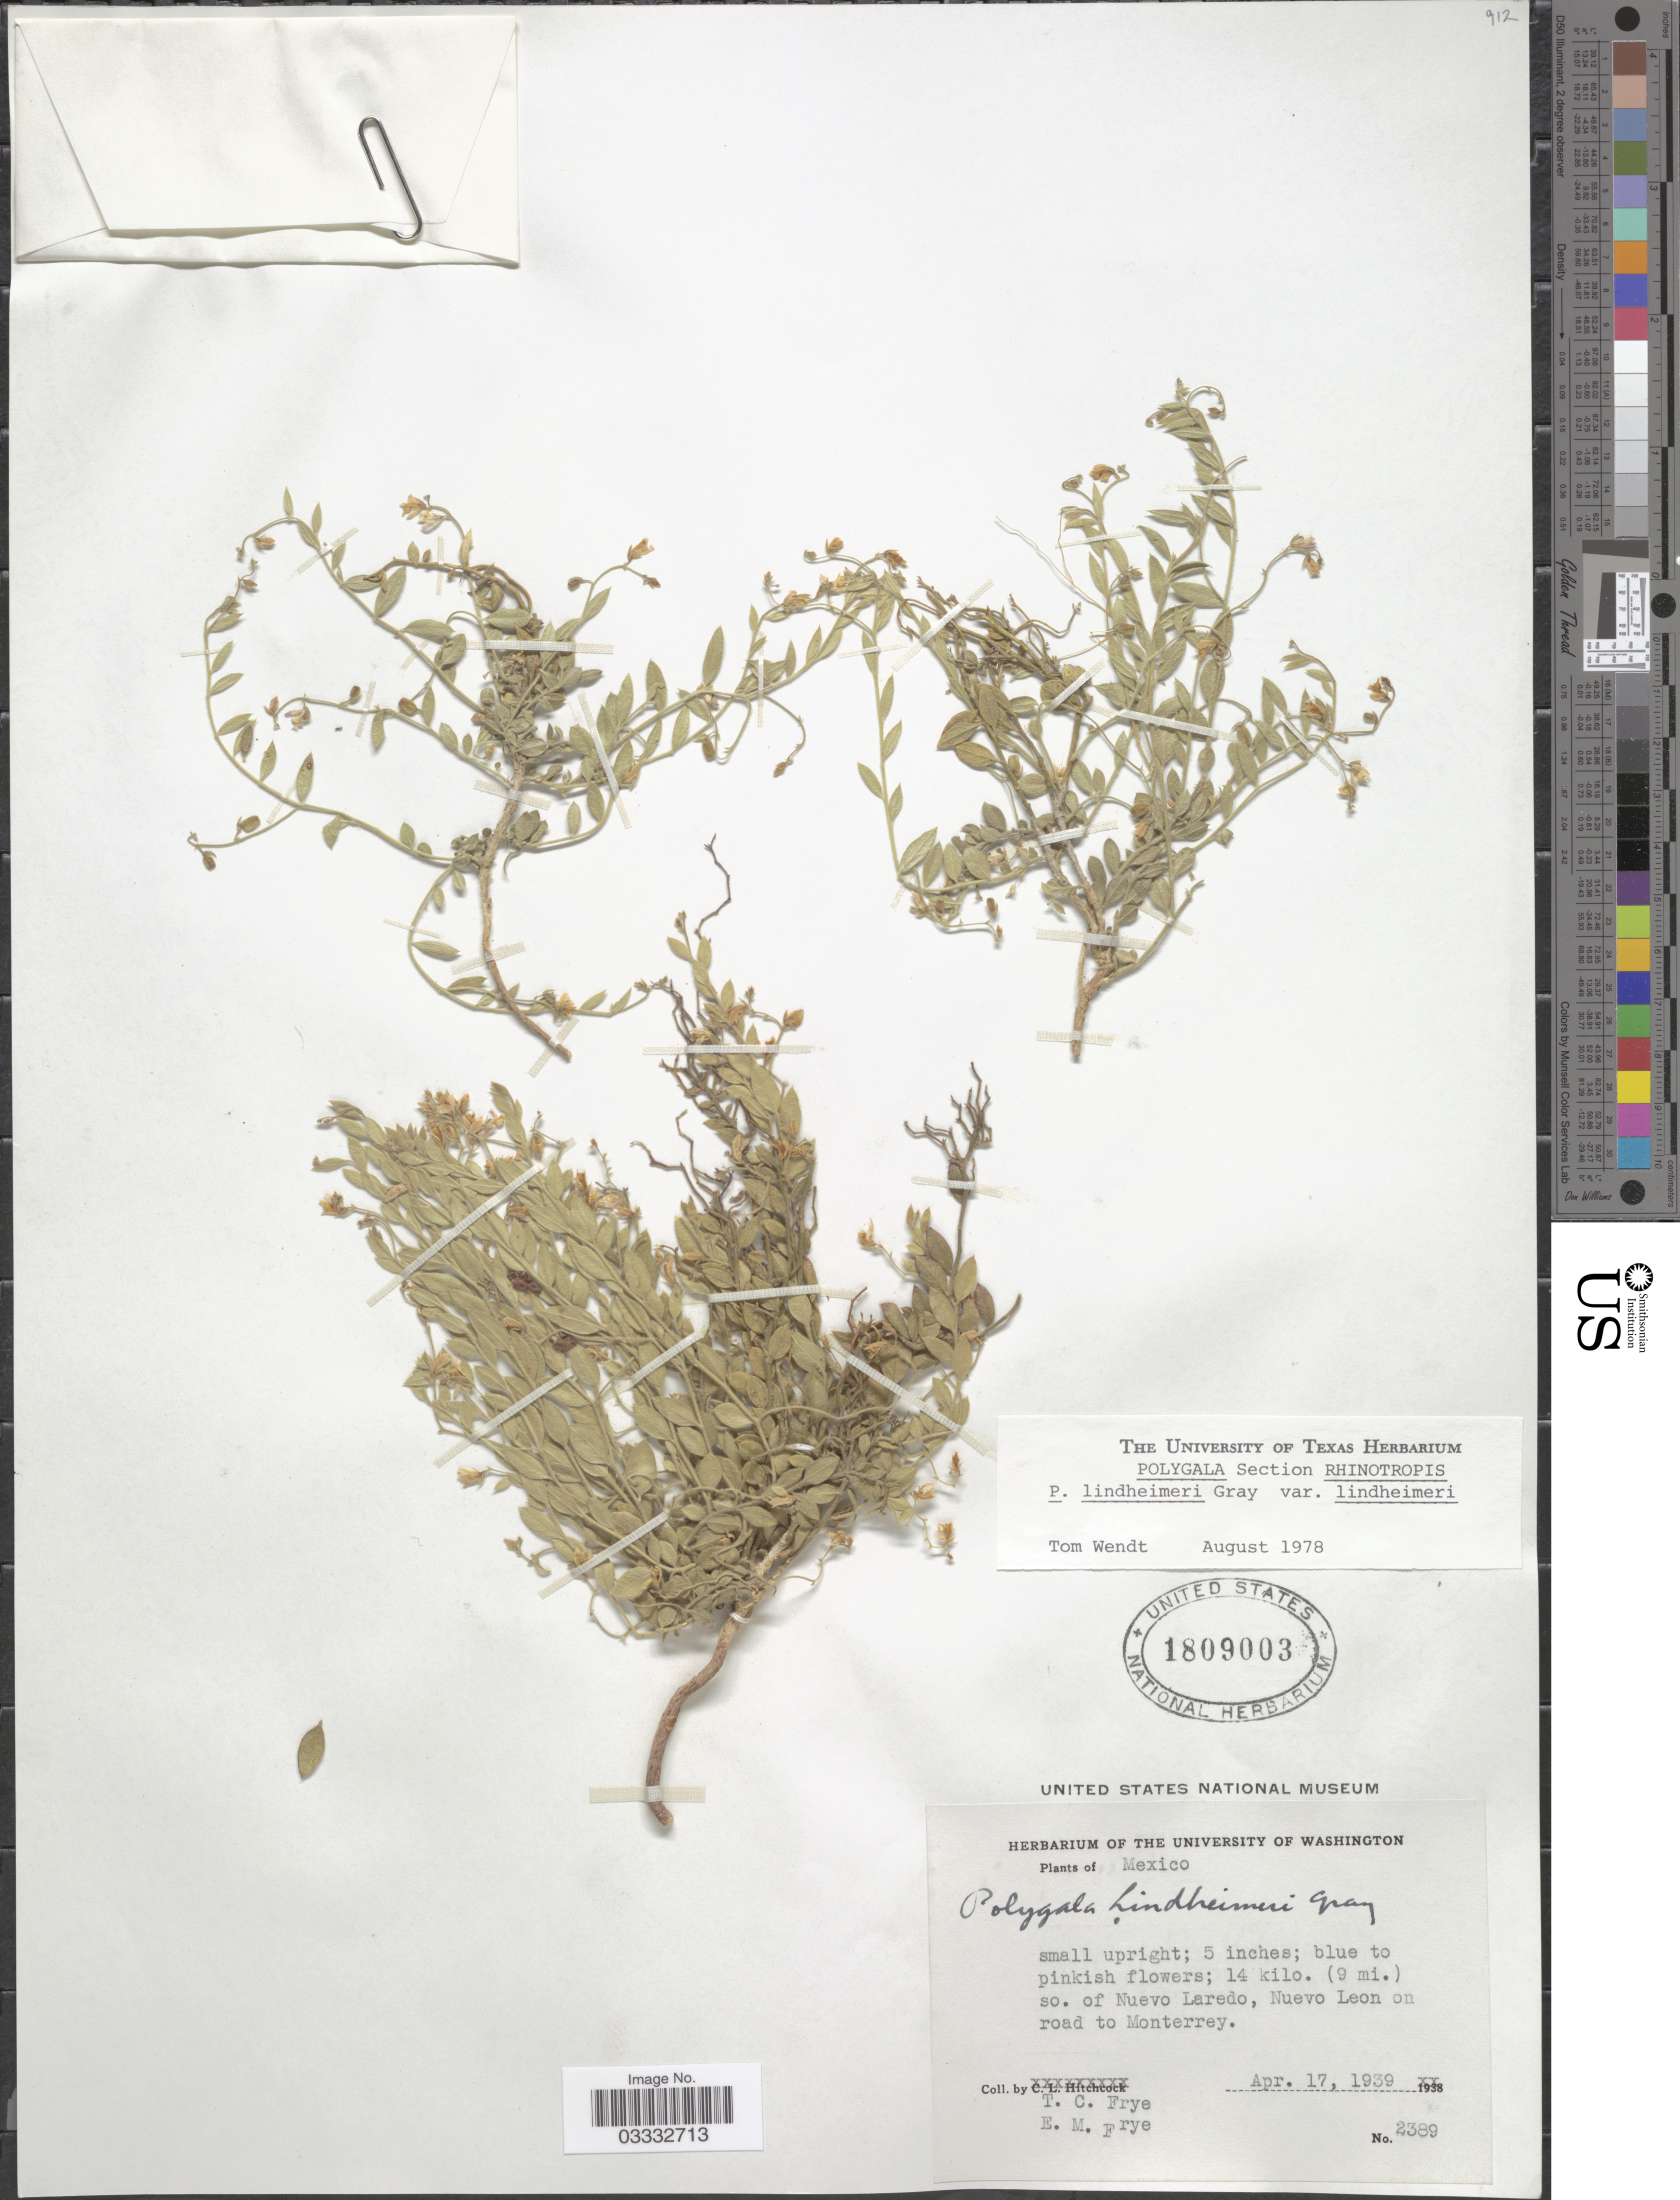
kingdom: Plantae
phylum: Tracheophyta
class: Magnoliopsida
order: Fabales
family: Polygalaceae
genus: Rhinotropis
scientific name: Rhinotropis lindheimeri var. lindheimeri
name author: (A. Gray) J.R. Abbott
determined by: Strong, Mark T., (BOT), Smithsonian Institution - National Museum of Natural History (UNITED STATES)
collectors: T. C. Frye & E. Frye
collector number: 2389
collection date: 1939-04-17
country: Mexico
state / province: Nuevo León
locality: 14 kilo. (9 mi.) so. of Nuevo Laredo, Nuevo Leon on road to Monterrey.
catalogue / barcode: US 1809003